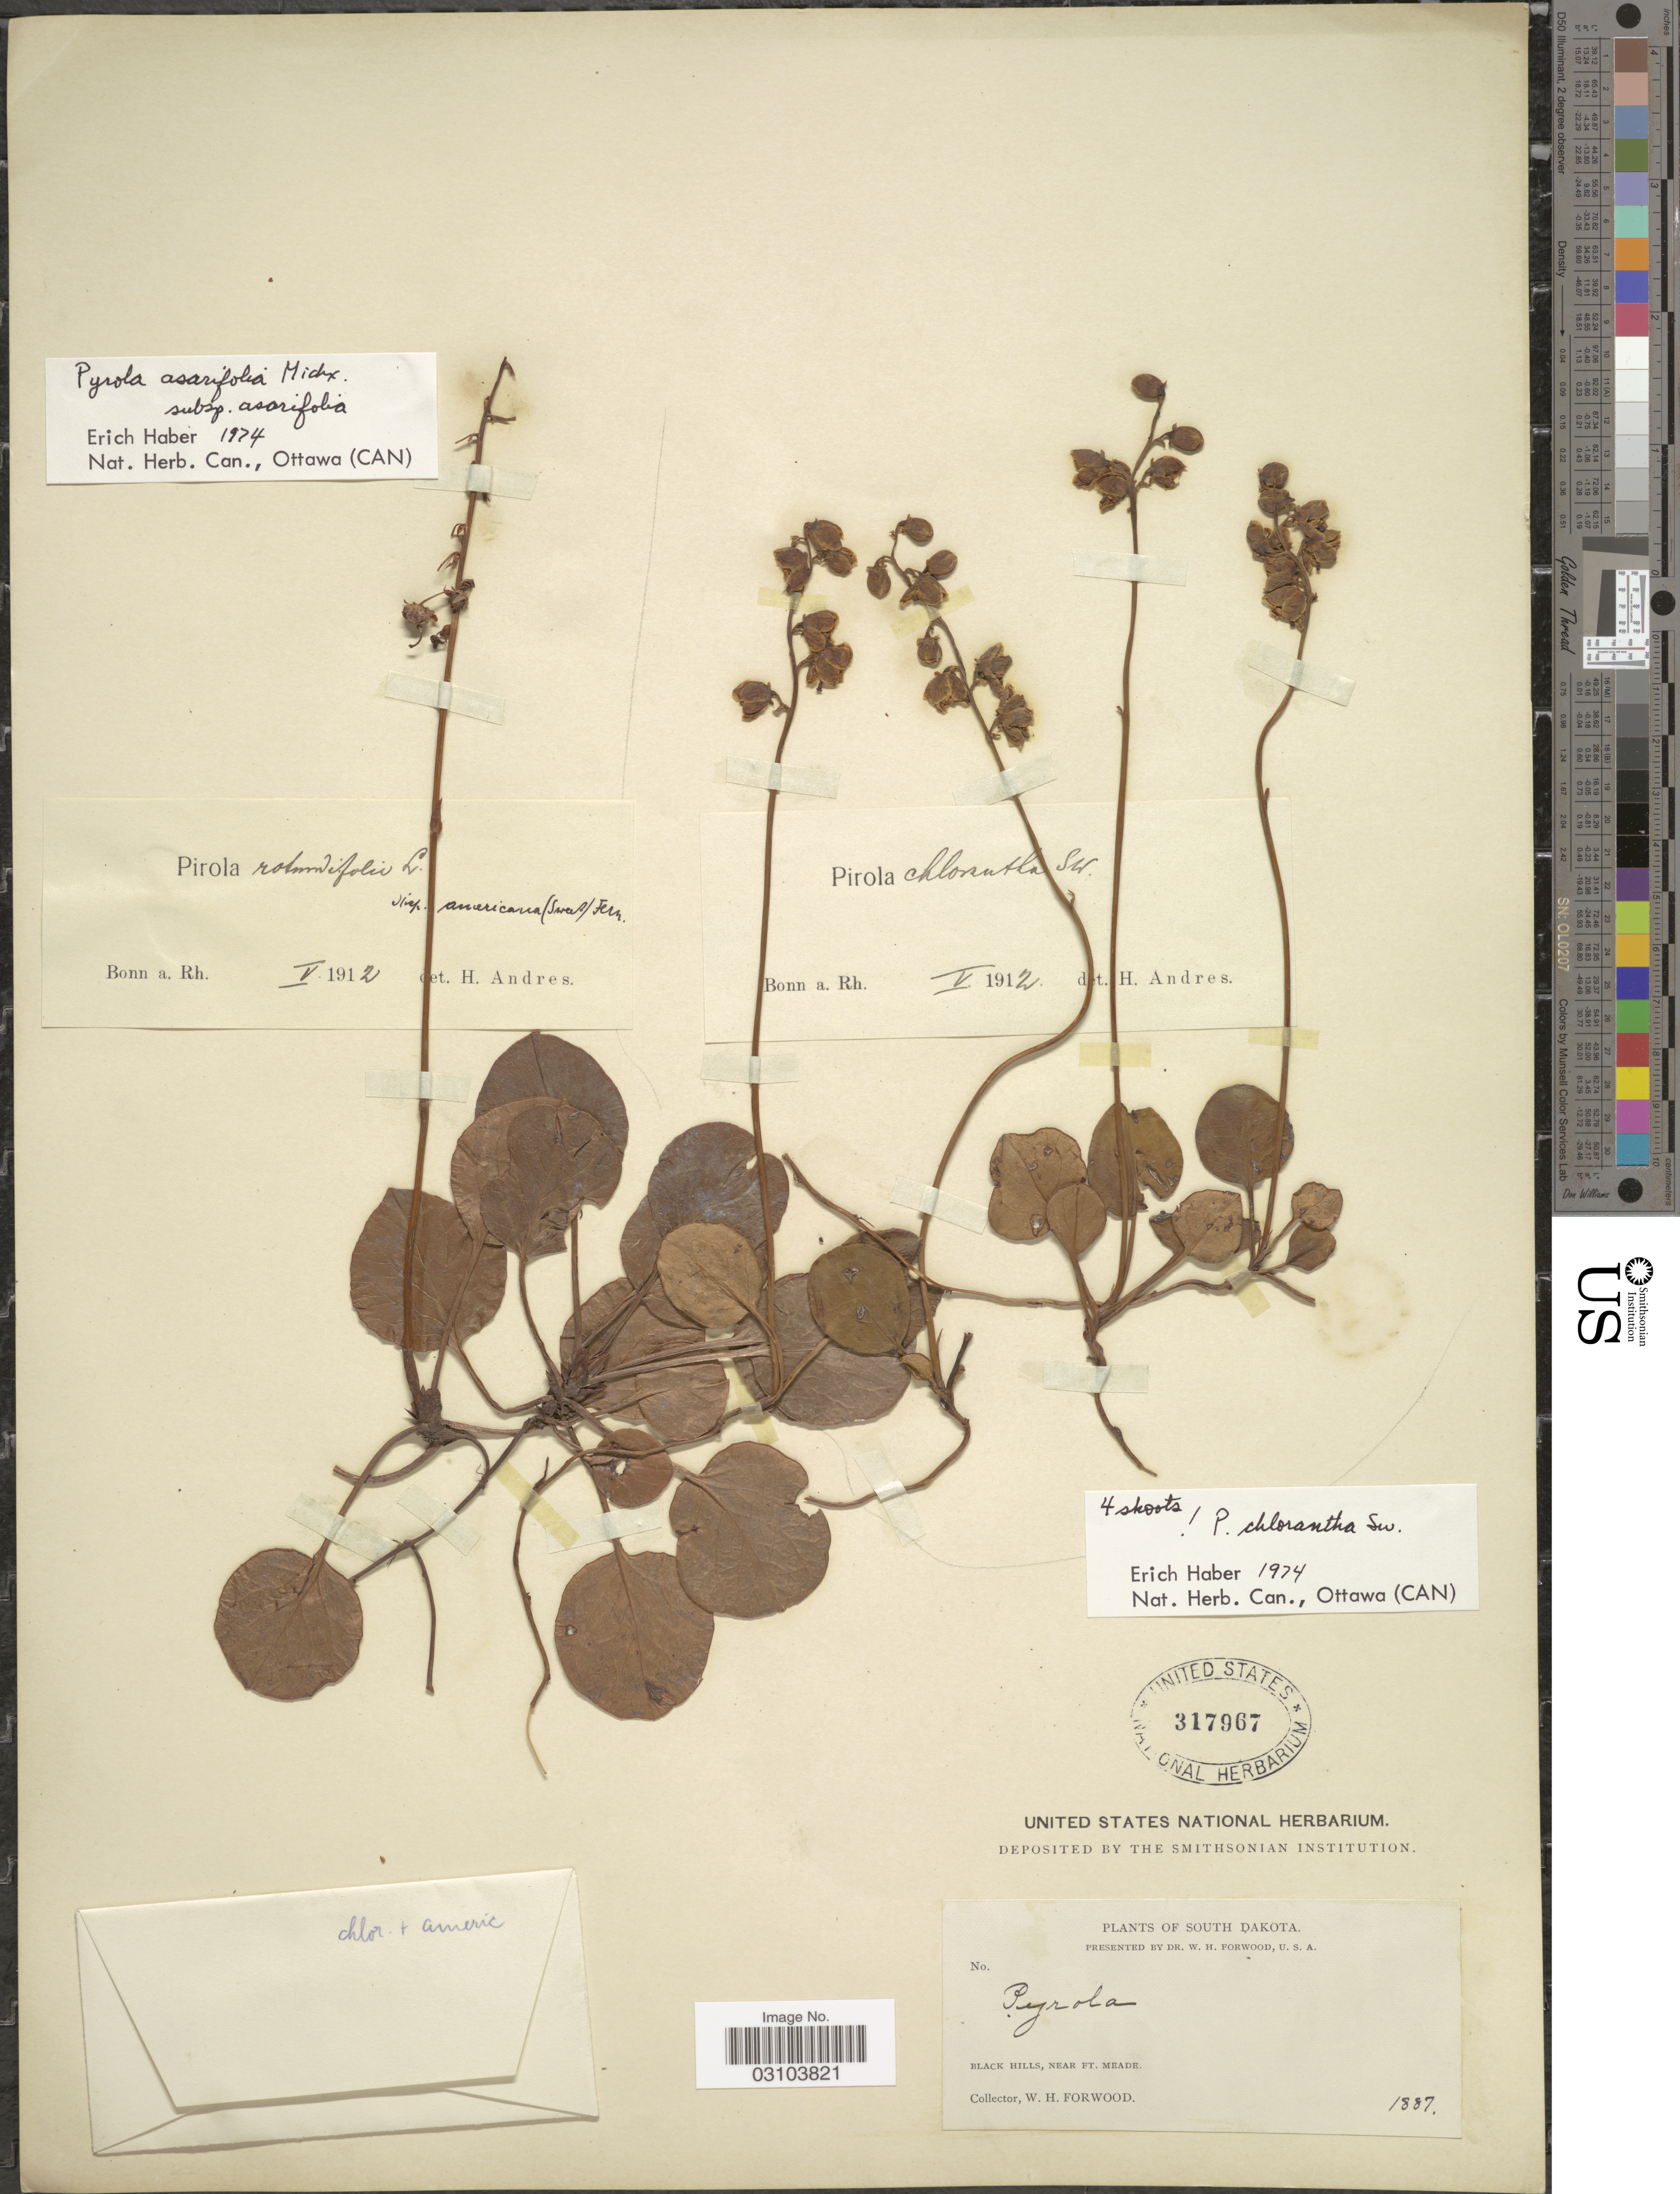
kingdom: Plantae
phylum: Tracheophyta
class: Magnoliopsida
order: Ericales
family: Ericaceae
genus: Pyrola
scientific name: Pyrola chlorantha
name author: Schweigg.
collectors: W. Forwood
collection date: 1887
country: United States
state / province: South Dakota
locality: Black Hills, Near Ft. Meade.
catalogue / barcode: US 317967